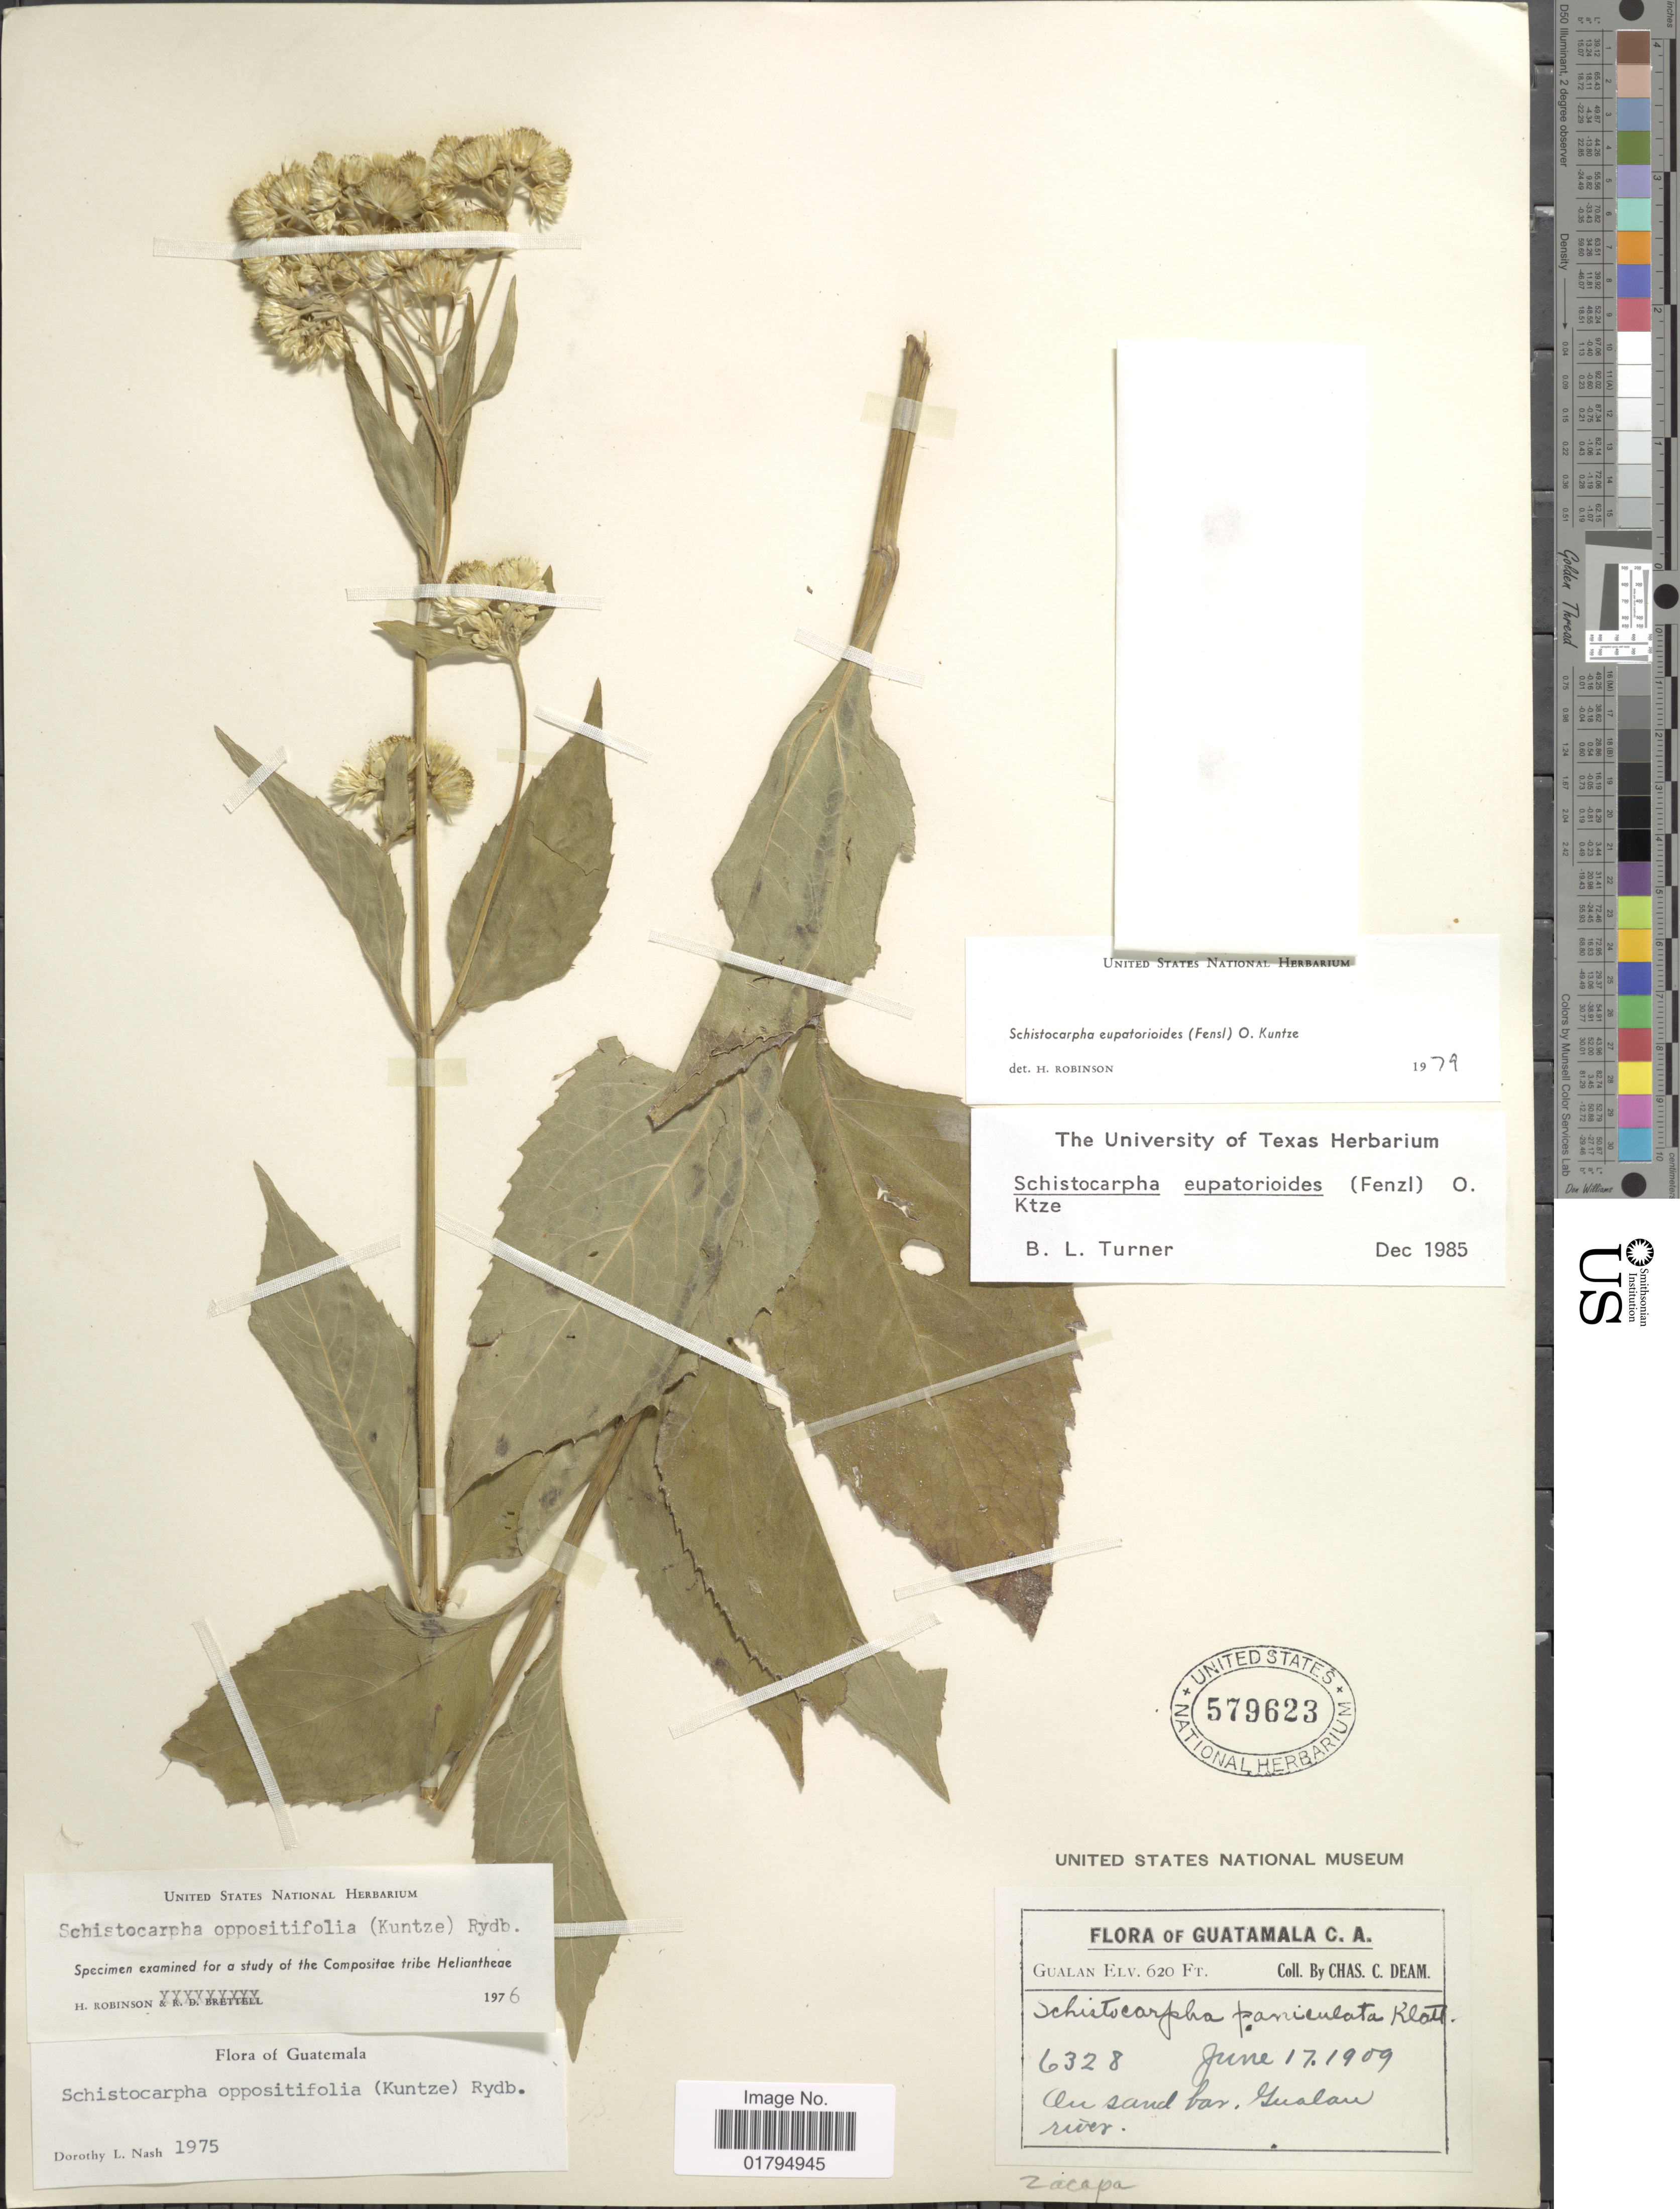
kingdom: Plantae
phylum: Tracheophyta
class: Magnoliopsida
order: Asterales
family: Asteraceae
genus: Schistocarpha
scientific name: Schistocarpha eupatorioides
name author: (Fenzl) Kuntze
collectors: C. C. Deam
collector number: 6328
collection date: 1909-06-17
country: Guatemala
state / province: Zacapa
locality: Gualan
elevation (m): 189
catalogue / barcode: US 579623